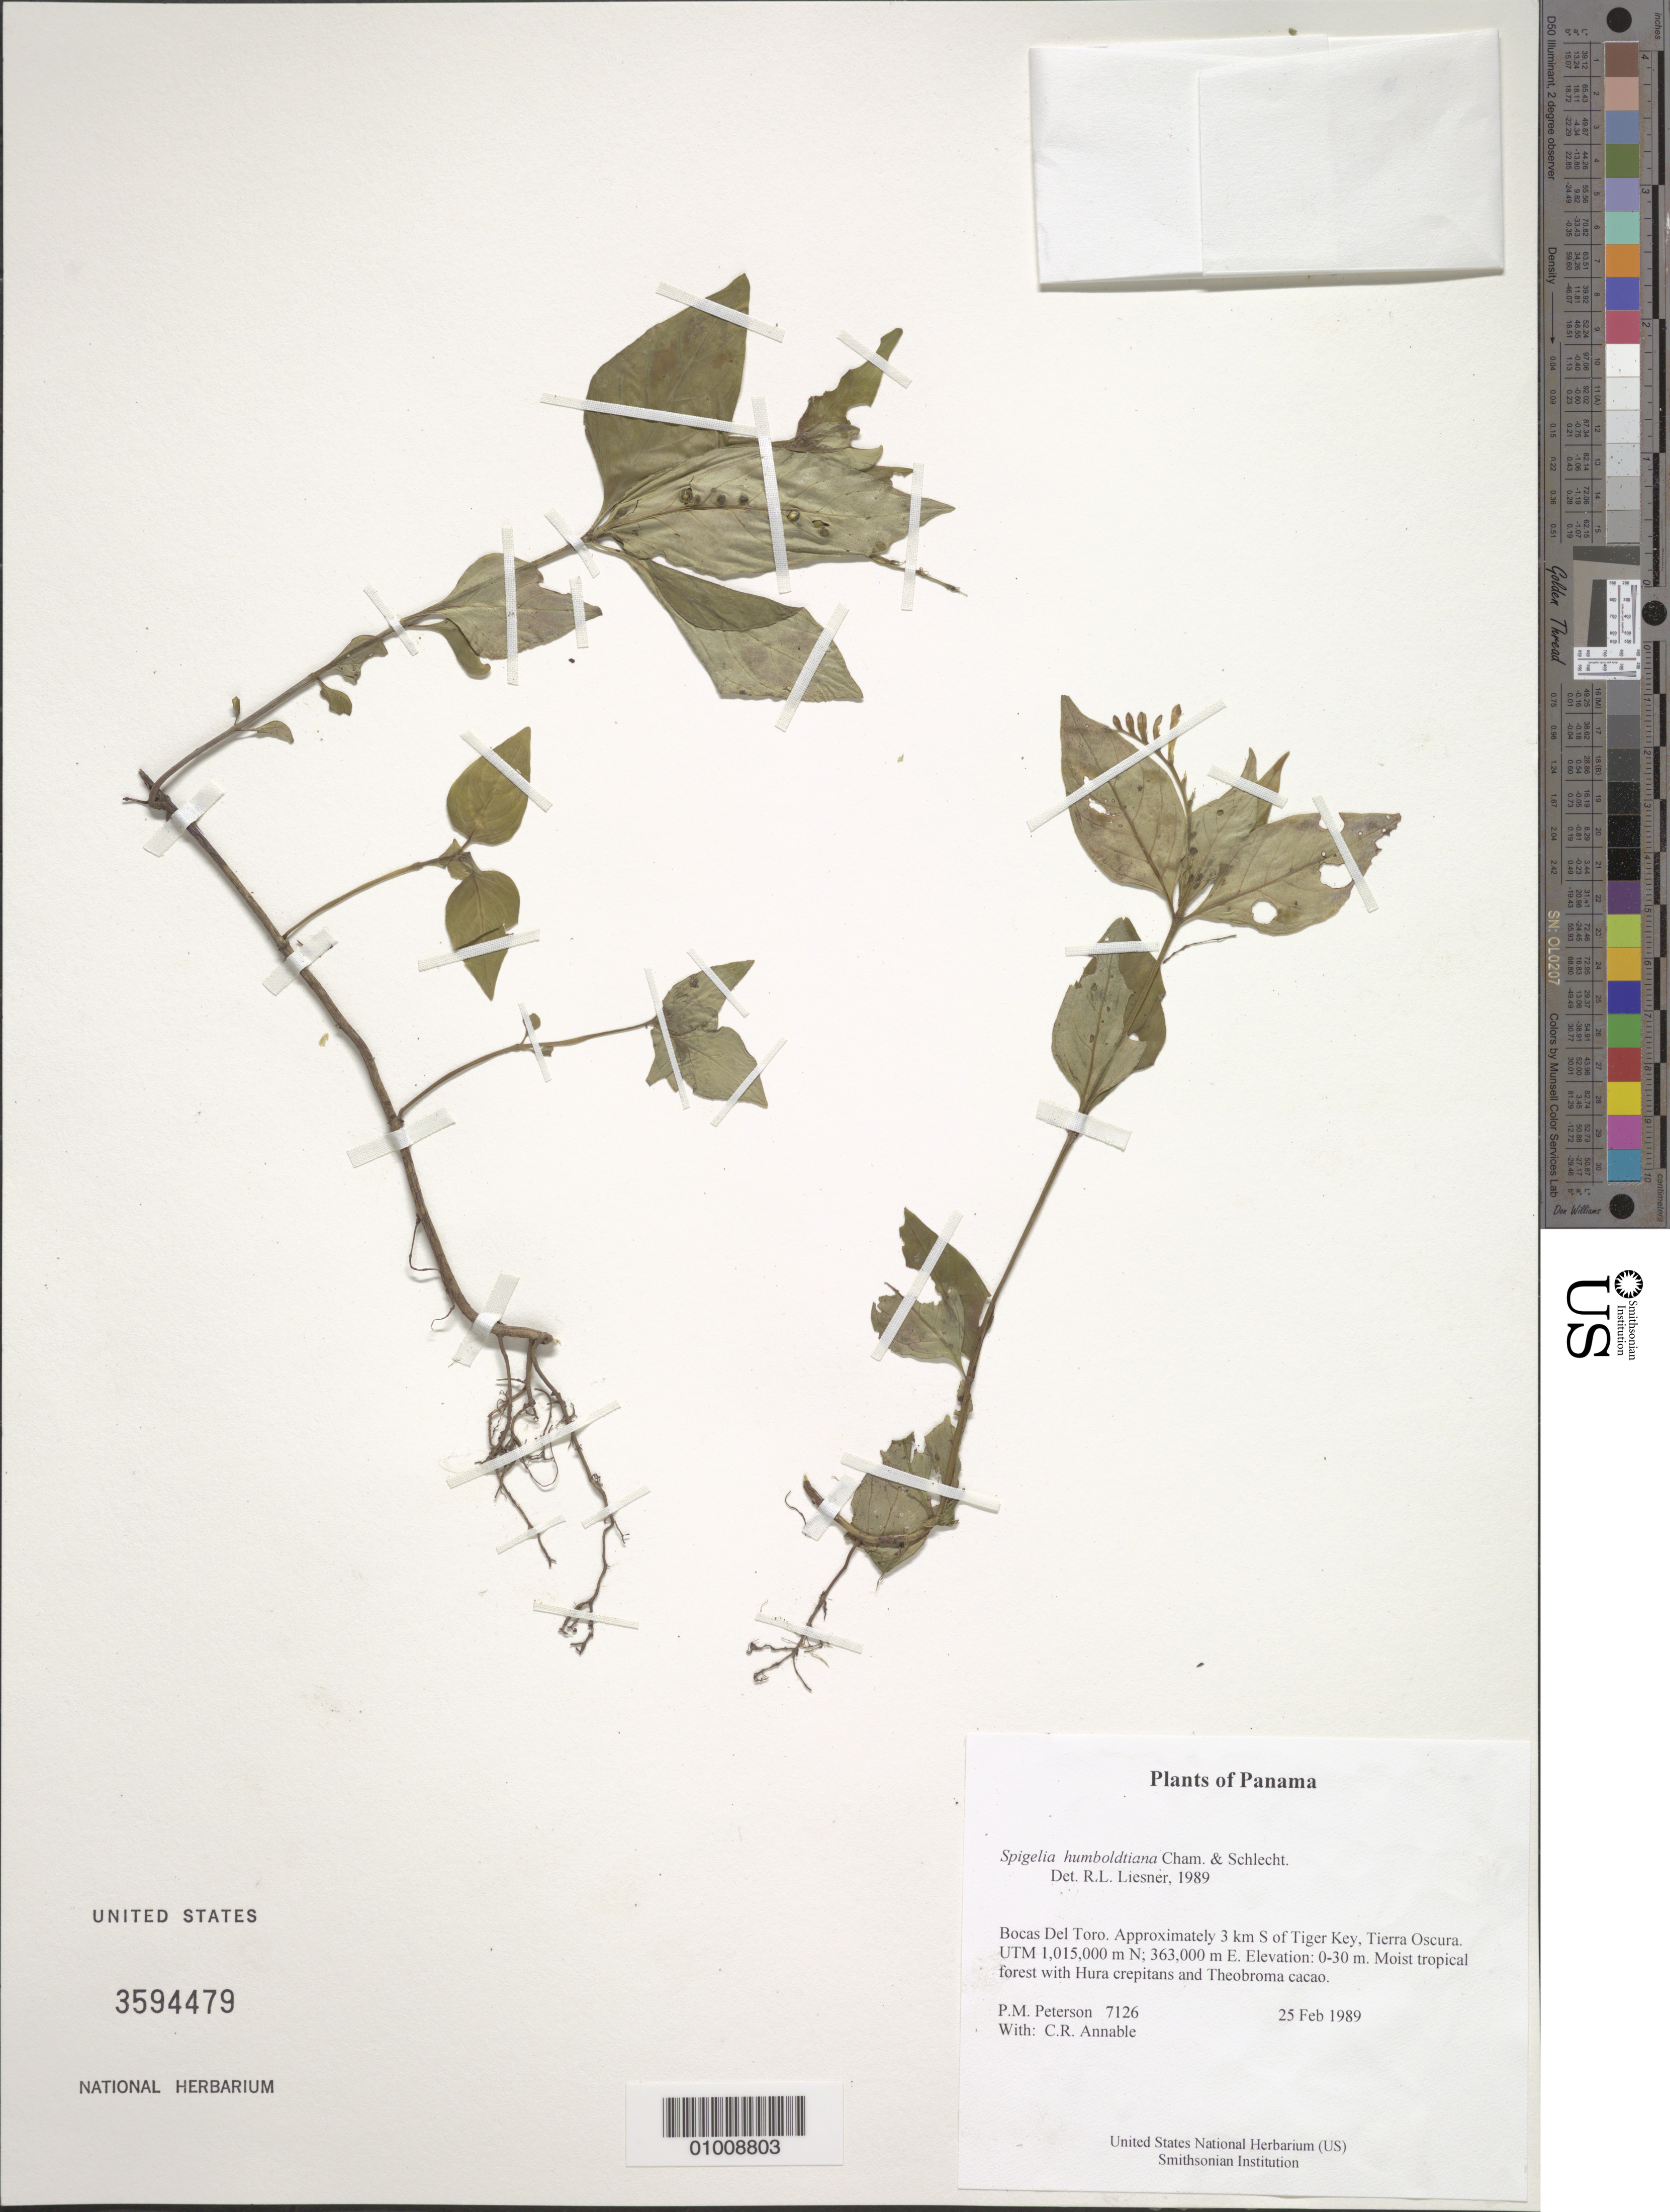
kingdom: Plantae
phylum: Tracheophyta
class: Magnoliopsida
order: Gentianales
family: Loganiaceae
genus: Spigelia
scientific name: Spigelia humboldtiana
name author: Cham. & Schltdl.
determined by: Liesner, R. L.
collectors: P. M. Peterson & C. R. Annable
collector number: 07126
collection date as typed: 25 Feb 1989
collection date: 1989-02-25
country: Panama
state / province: Bocas del Toro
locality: Approximately 3 km S of Tiger Key, Tierra Oscura. UTM 1,015,000 m N; 363,000 m E.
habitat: Moist tropical forest with Hura crepitans and Theobroma cacao.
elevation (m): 0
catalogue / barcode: US 3594479